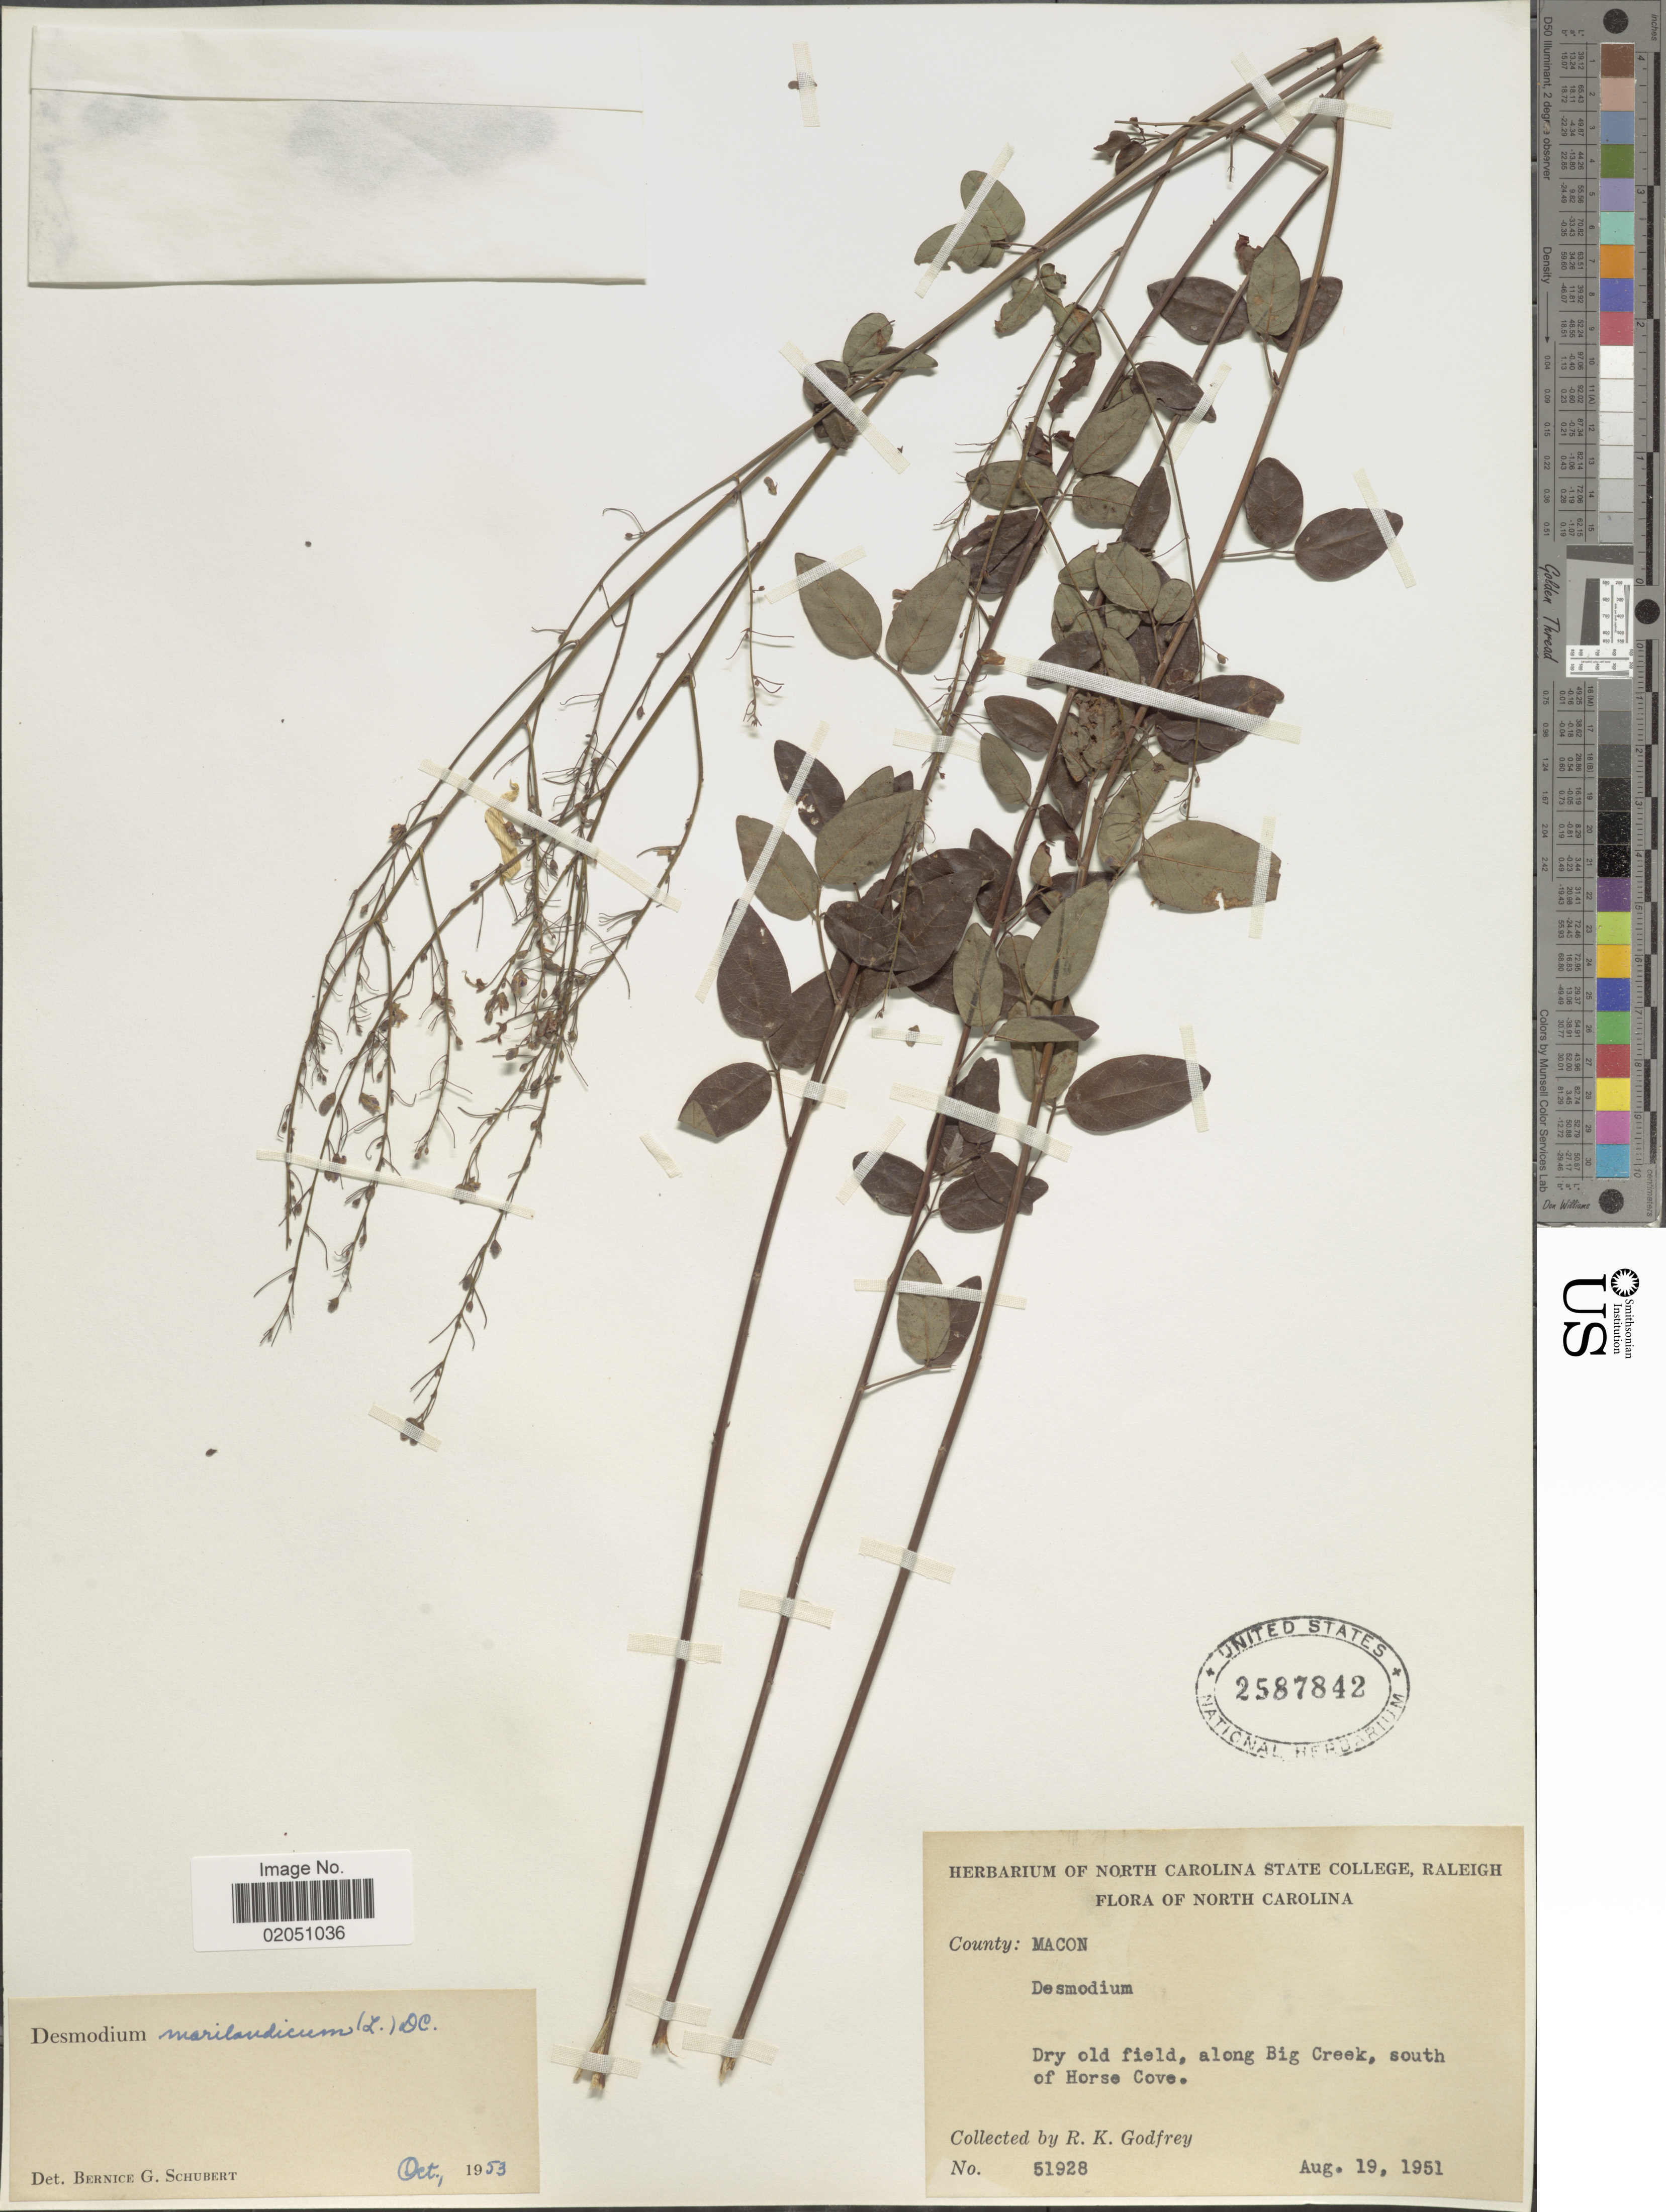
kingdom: Plantae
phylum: Tracheophyta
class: Magnoliopsida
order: Fabales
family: Fabaceae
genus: Desmodium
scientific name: Desmodium marilandicum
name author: Darl.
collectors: R. K. Godfrey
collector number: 51928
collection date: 1951-08-19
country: United States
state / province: North Carolina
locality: County: Macon, Dry old field, along Big Creek, south of Horse Cove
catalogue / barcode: US 2587842